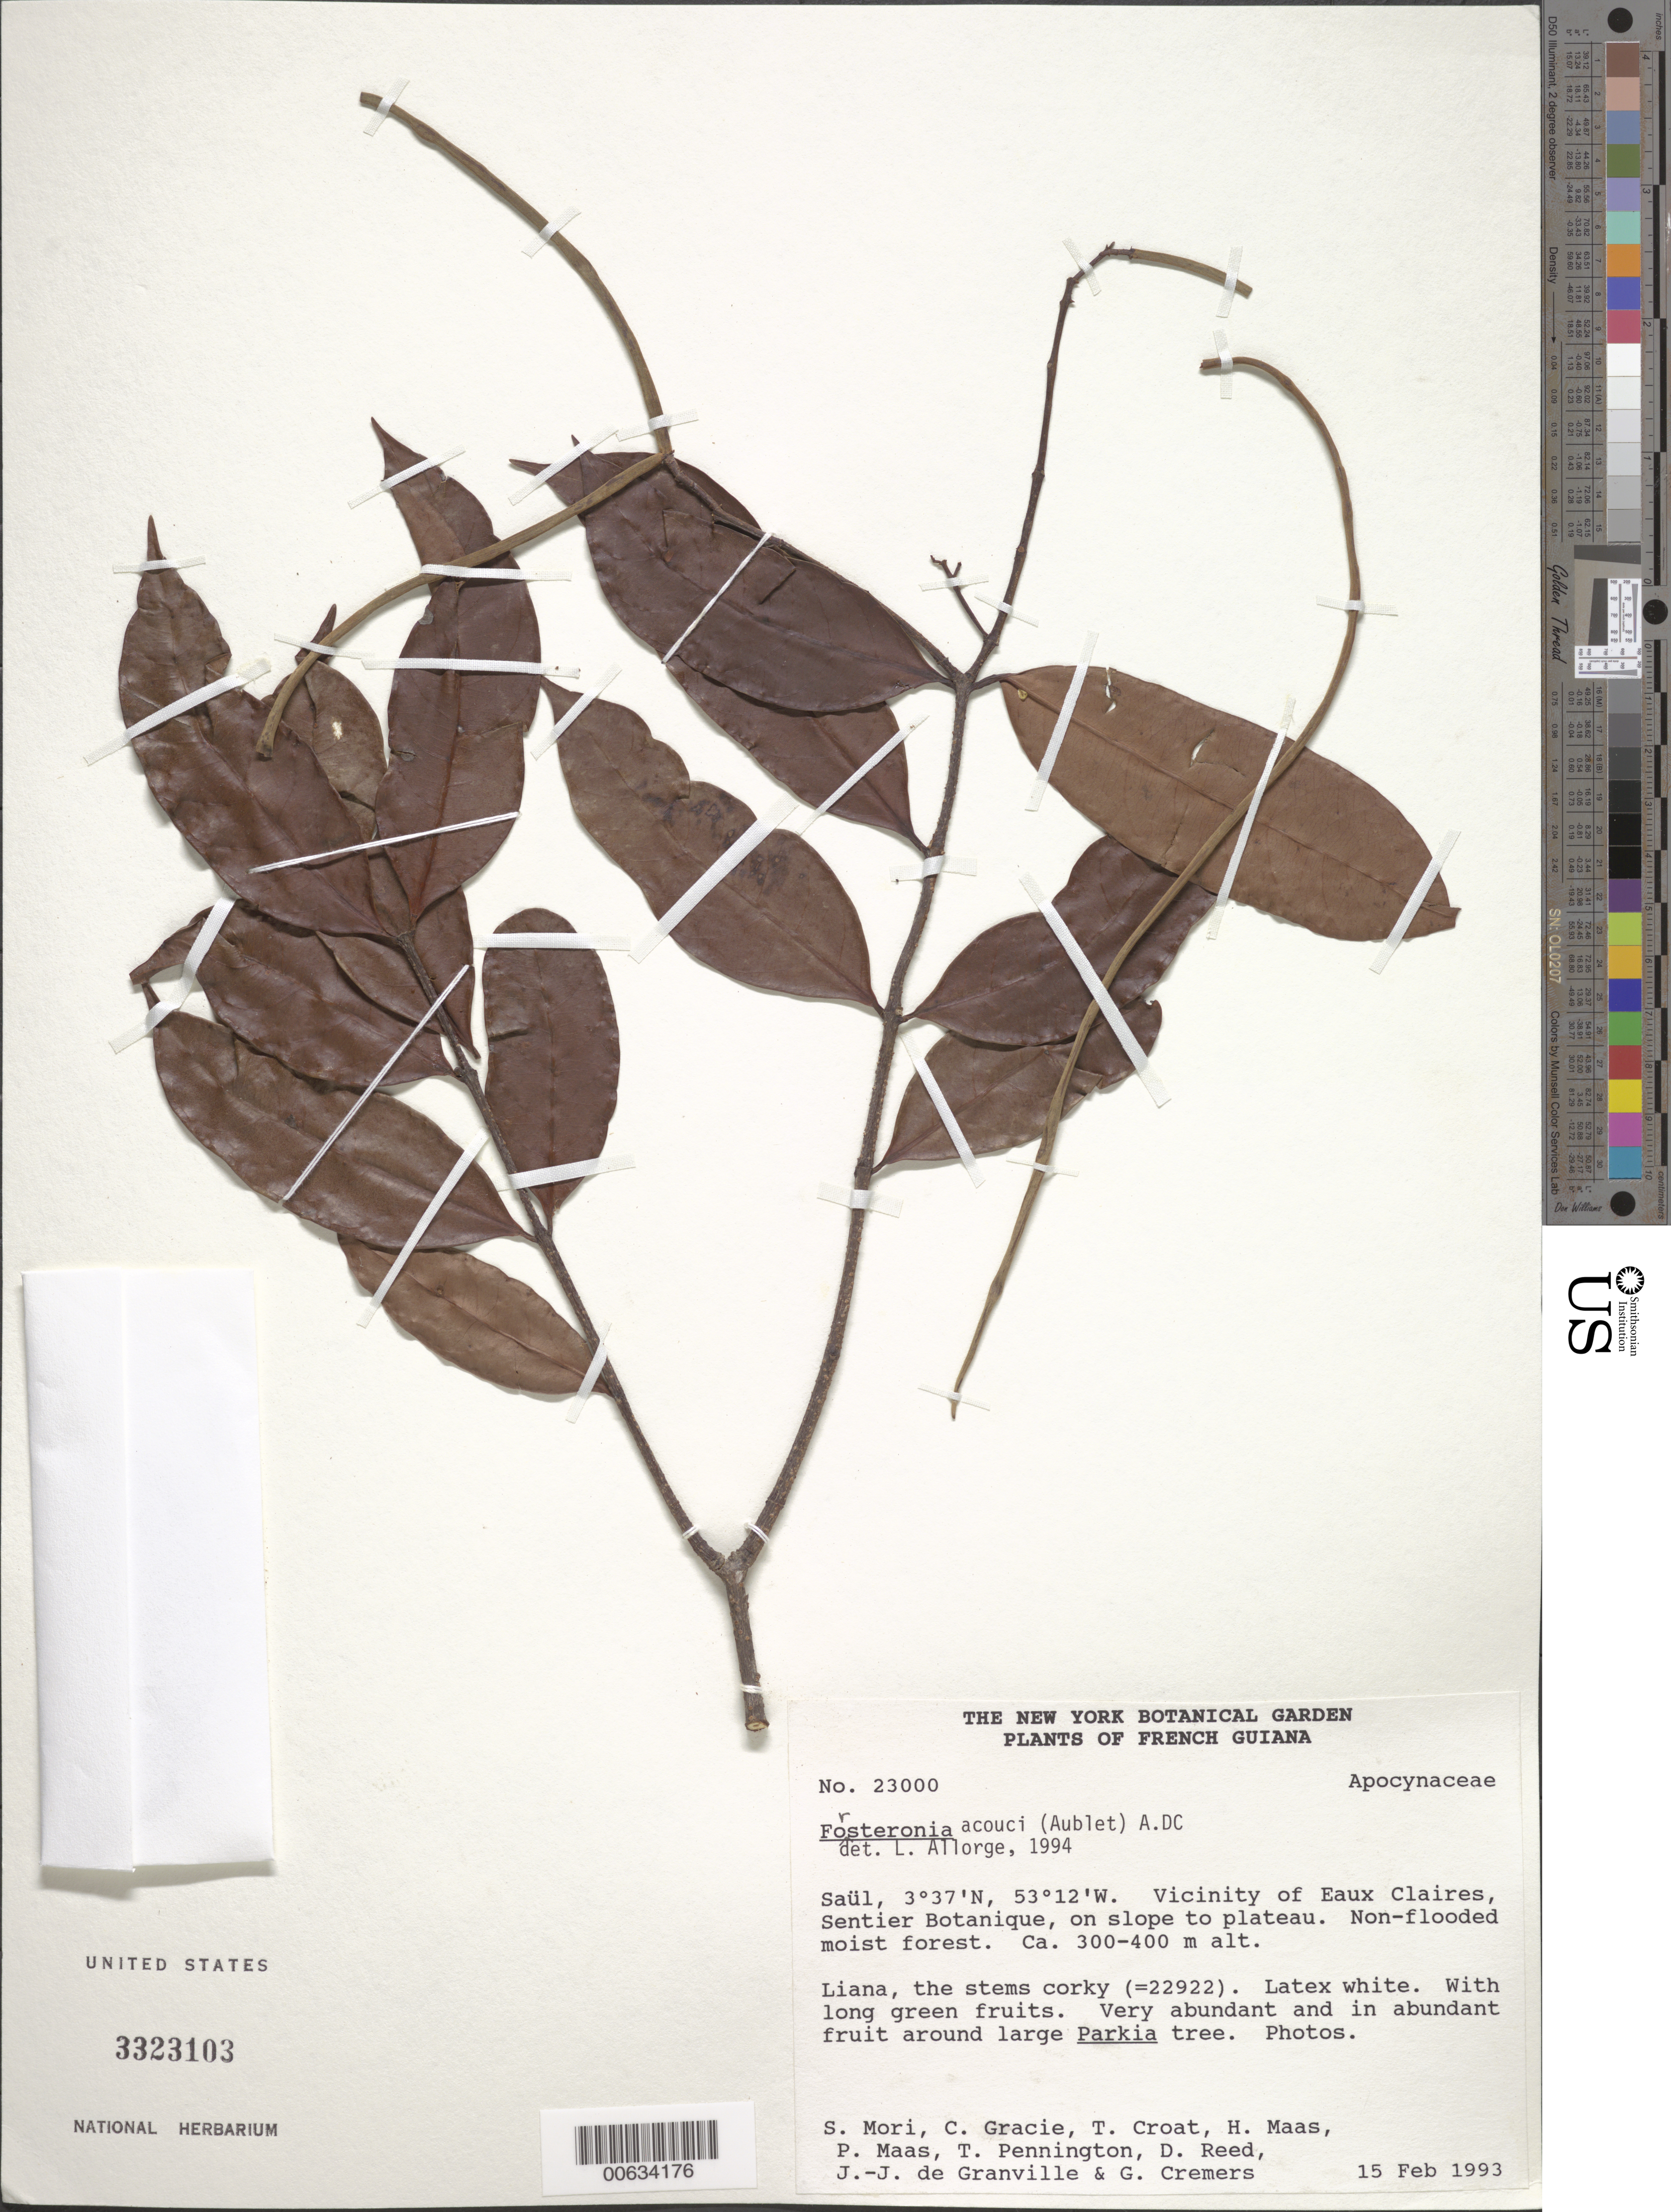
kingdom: Plantae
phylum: Tracheophyta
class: Magnoliopsida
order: Gentianales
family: Apocynaceae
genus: Forsteronia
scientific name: Forsteronia acouci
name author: (Aubl.) A. DC.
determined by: Allorge, L.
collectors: S. Mori, C. A. Gracie, T. B. Croat, H. Maas van de Kamer & P. Maas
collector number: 23000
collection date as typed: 15-Feb-93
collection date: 1993-02-15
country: French Guiana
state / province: Saint-Laurent-du-Maroni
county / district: Saül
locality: Saül, vicinity of Eaux Claires, Sentier Botanique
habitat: Non-flooded moist forest; on slope to plateau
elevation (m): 300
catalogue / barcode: US 3323103